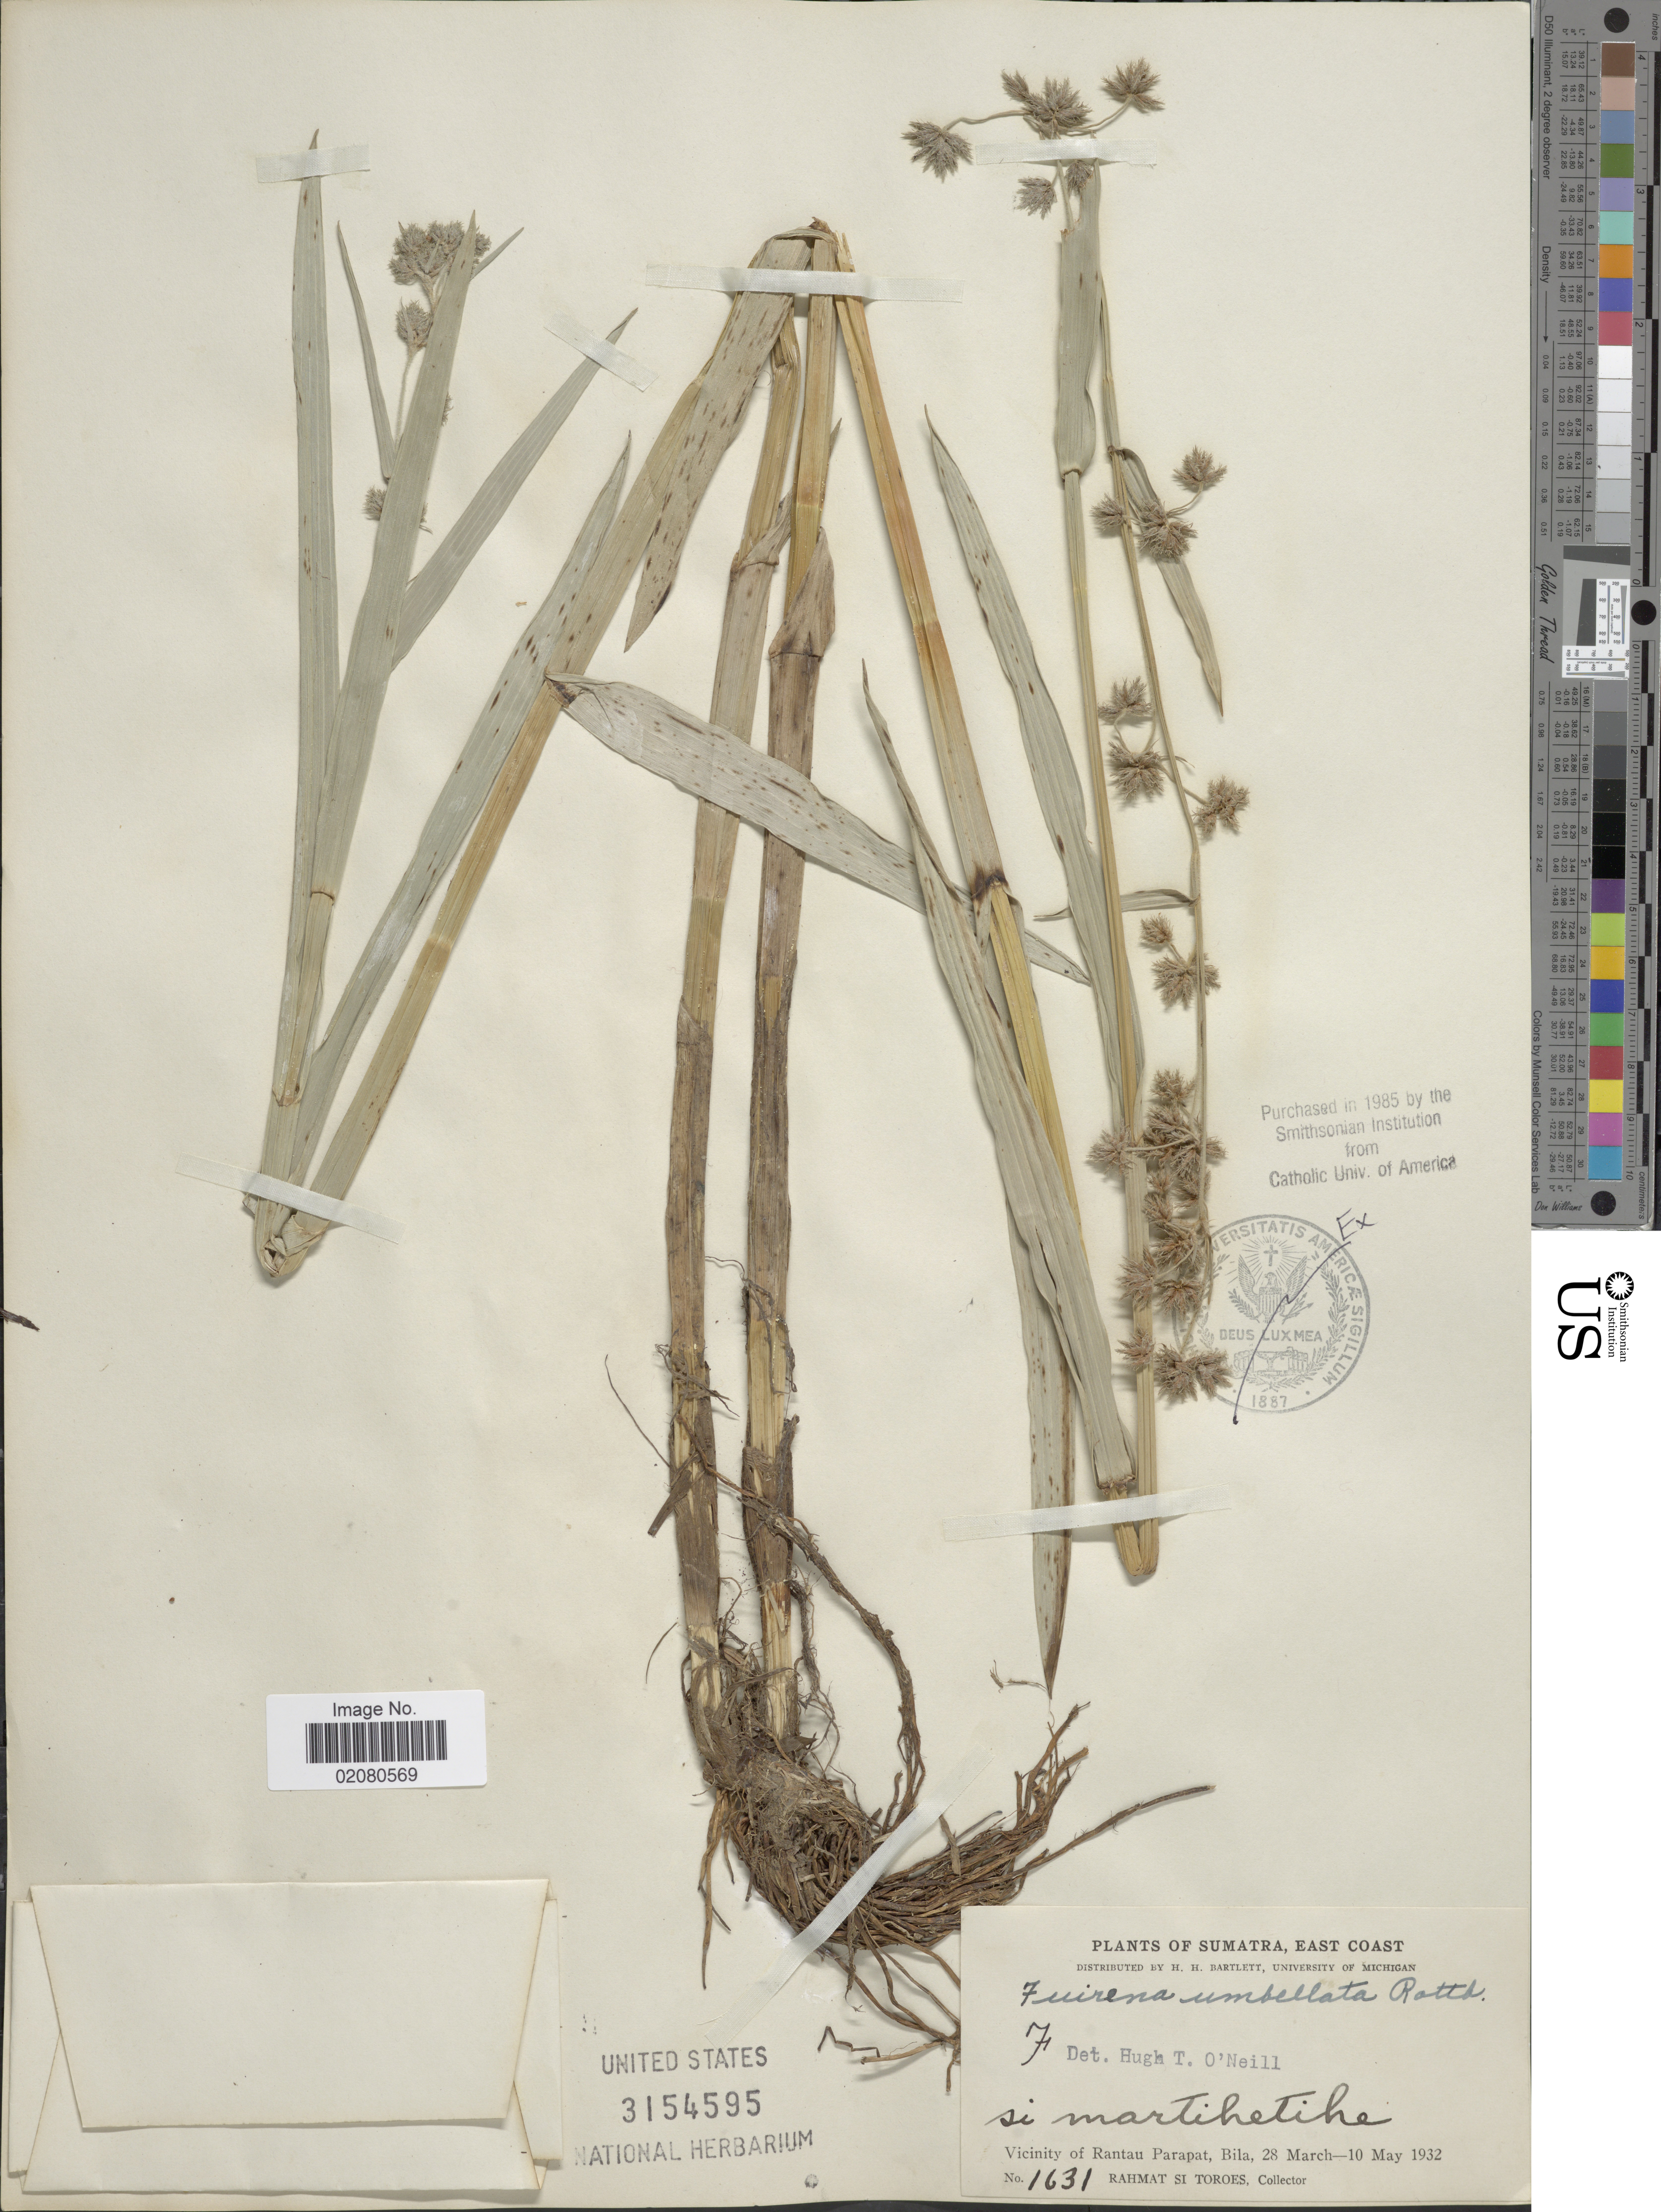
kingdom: Plantae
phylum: Tracheophyta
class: Liliopsida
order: Poales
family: Cyperaceae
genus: Fuirena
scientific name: Fuirena umbellata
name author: Rottb.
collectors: Rahmat Si Boeea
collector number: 1631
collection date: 1932-03-28/1932-05-10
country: Indonesia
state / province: Sumatra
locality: Sumatra, east Coast, Vicinity of Rantau Parapat, Bila.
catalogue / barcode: US 3154595